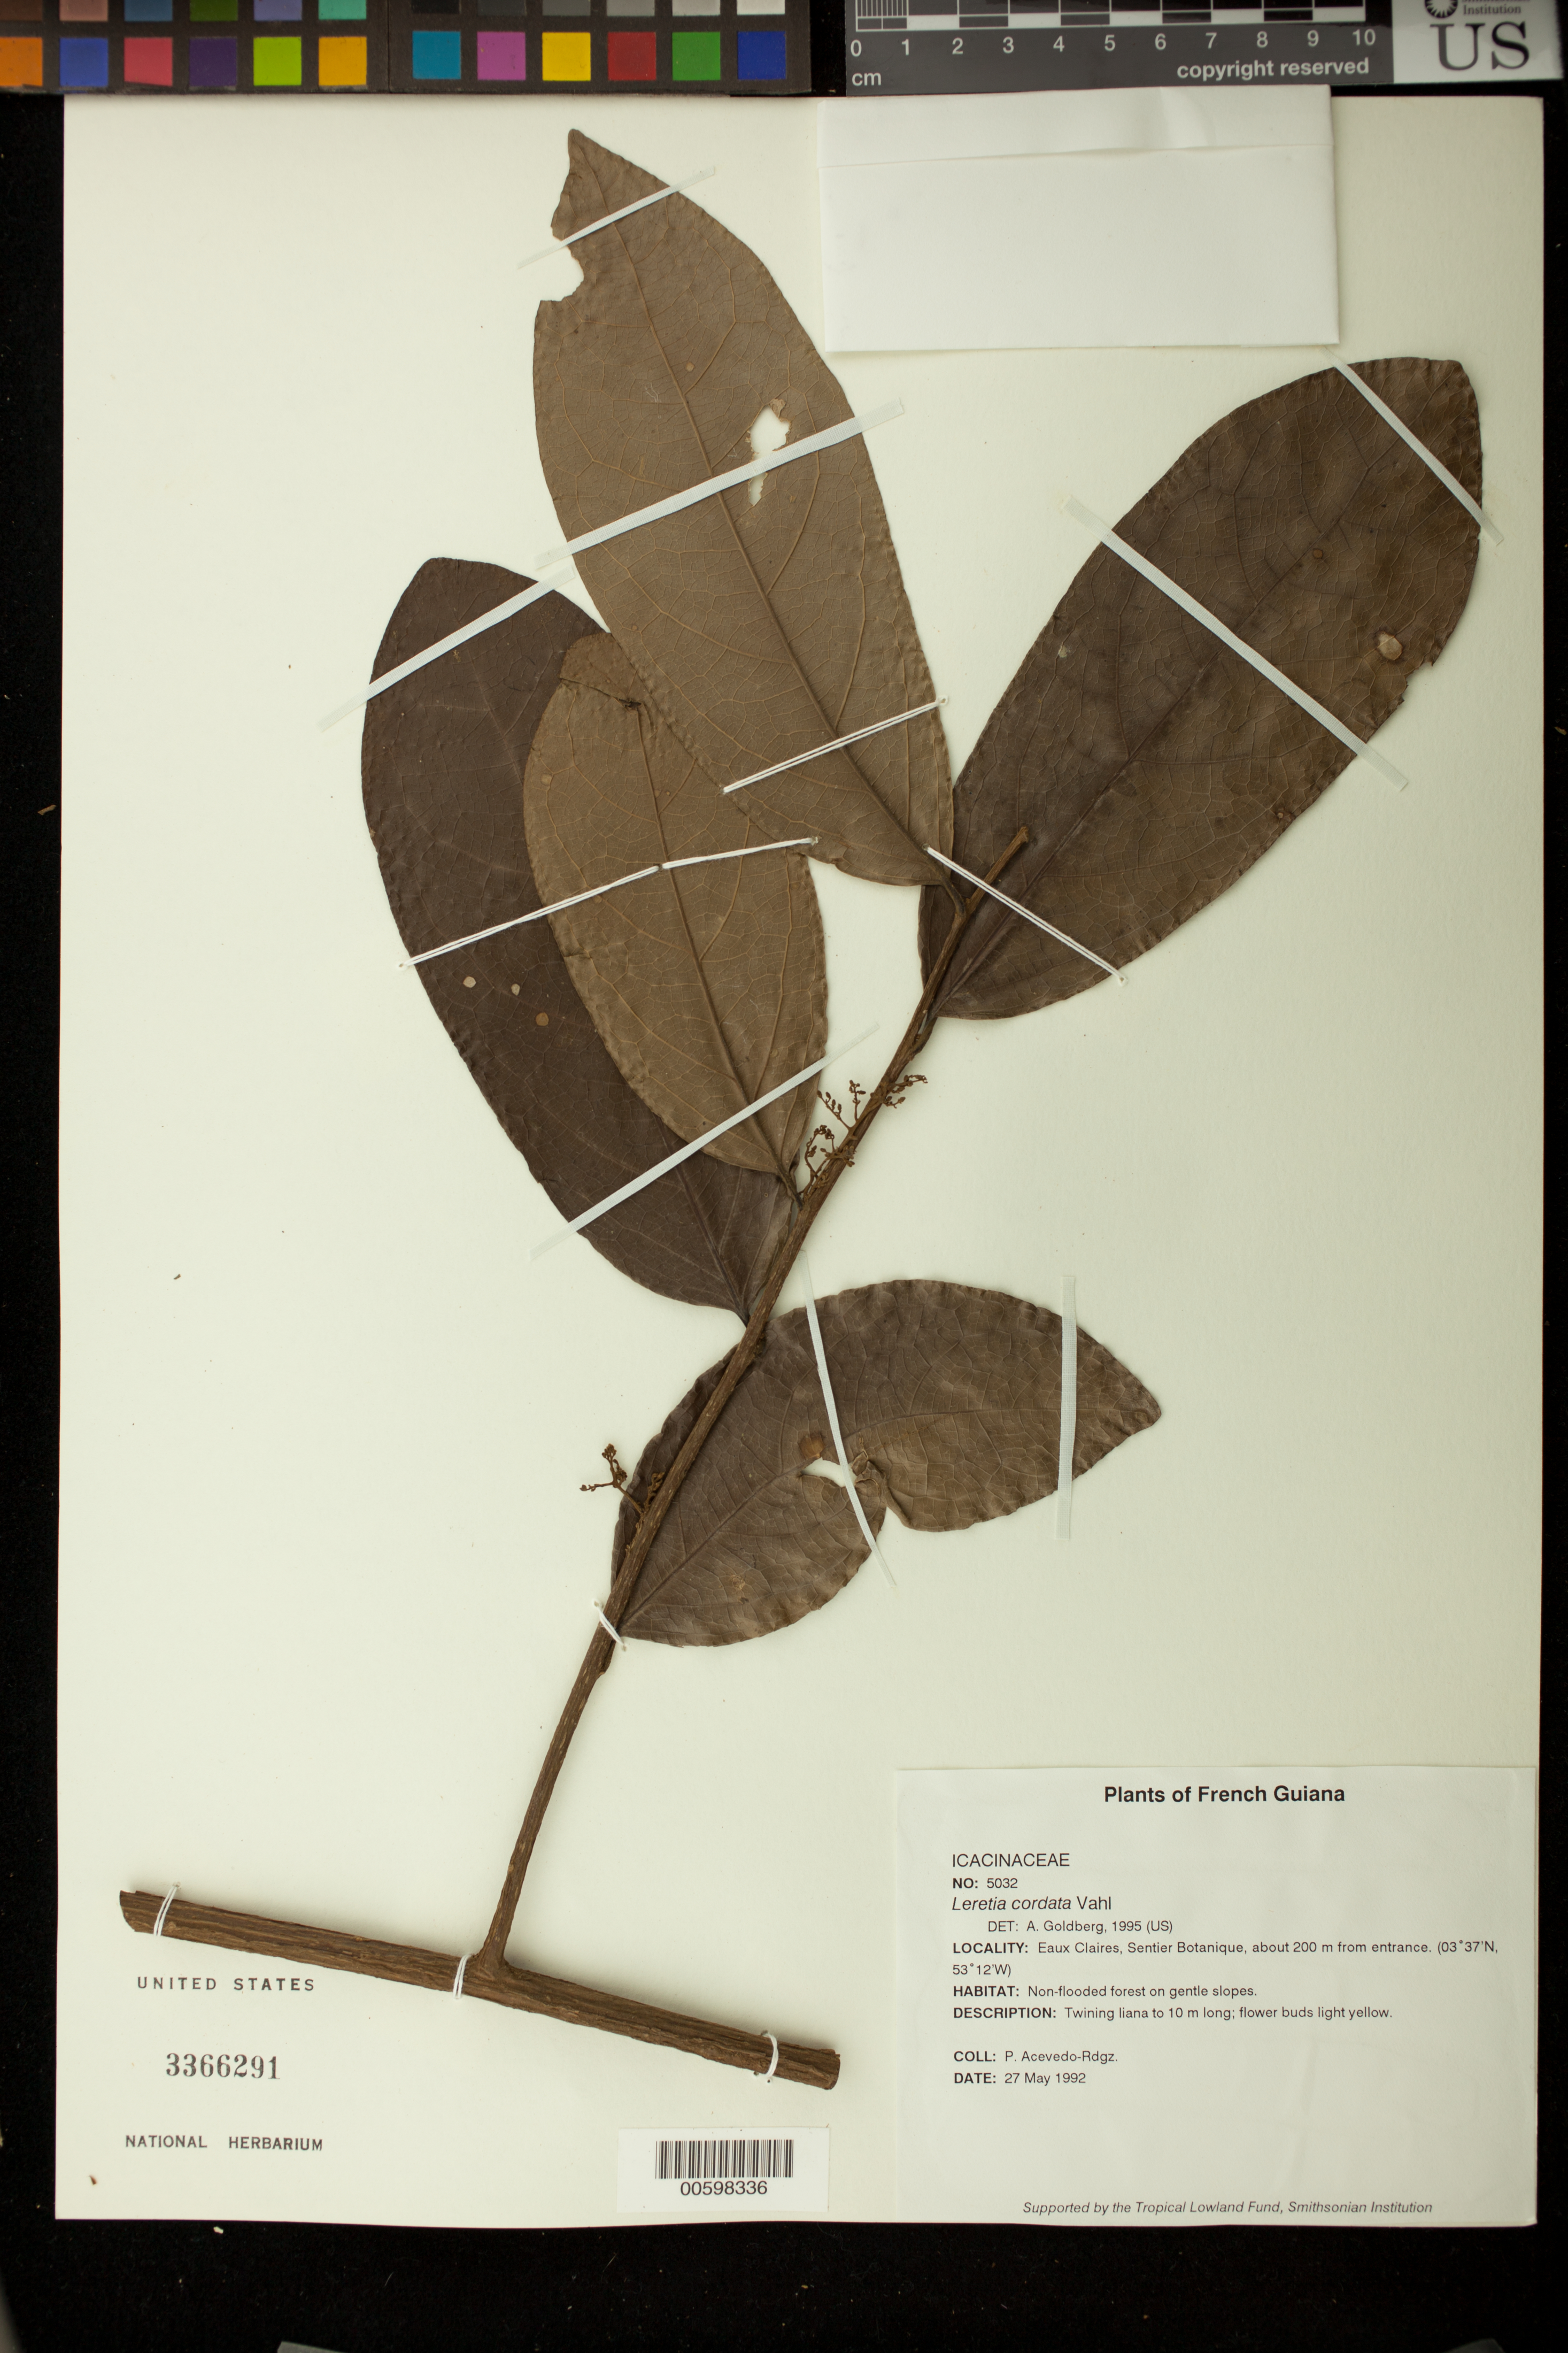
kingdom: Plantae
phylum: Tracheophyta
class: Magnoliopsida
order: Icacinales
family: Icacinaceae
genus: Leretia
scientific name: Leretia cordata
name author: Vell.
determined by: Goldberg, Aaron, (US), NMNH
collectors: P. Acevedo-Rodr.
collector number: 5032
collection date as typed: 27 May 1992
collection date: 1992-05-27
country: French Guiana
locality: Eaux Claires, Sentier Botanique, about 200 m from entrance.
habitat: Non-flooded forest on gentle slopes.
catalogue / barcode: US 3366291